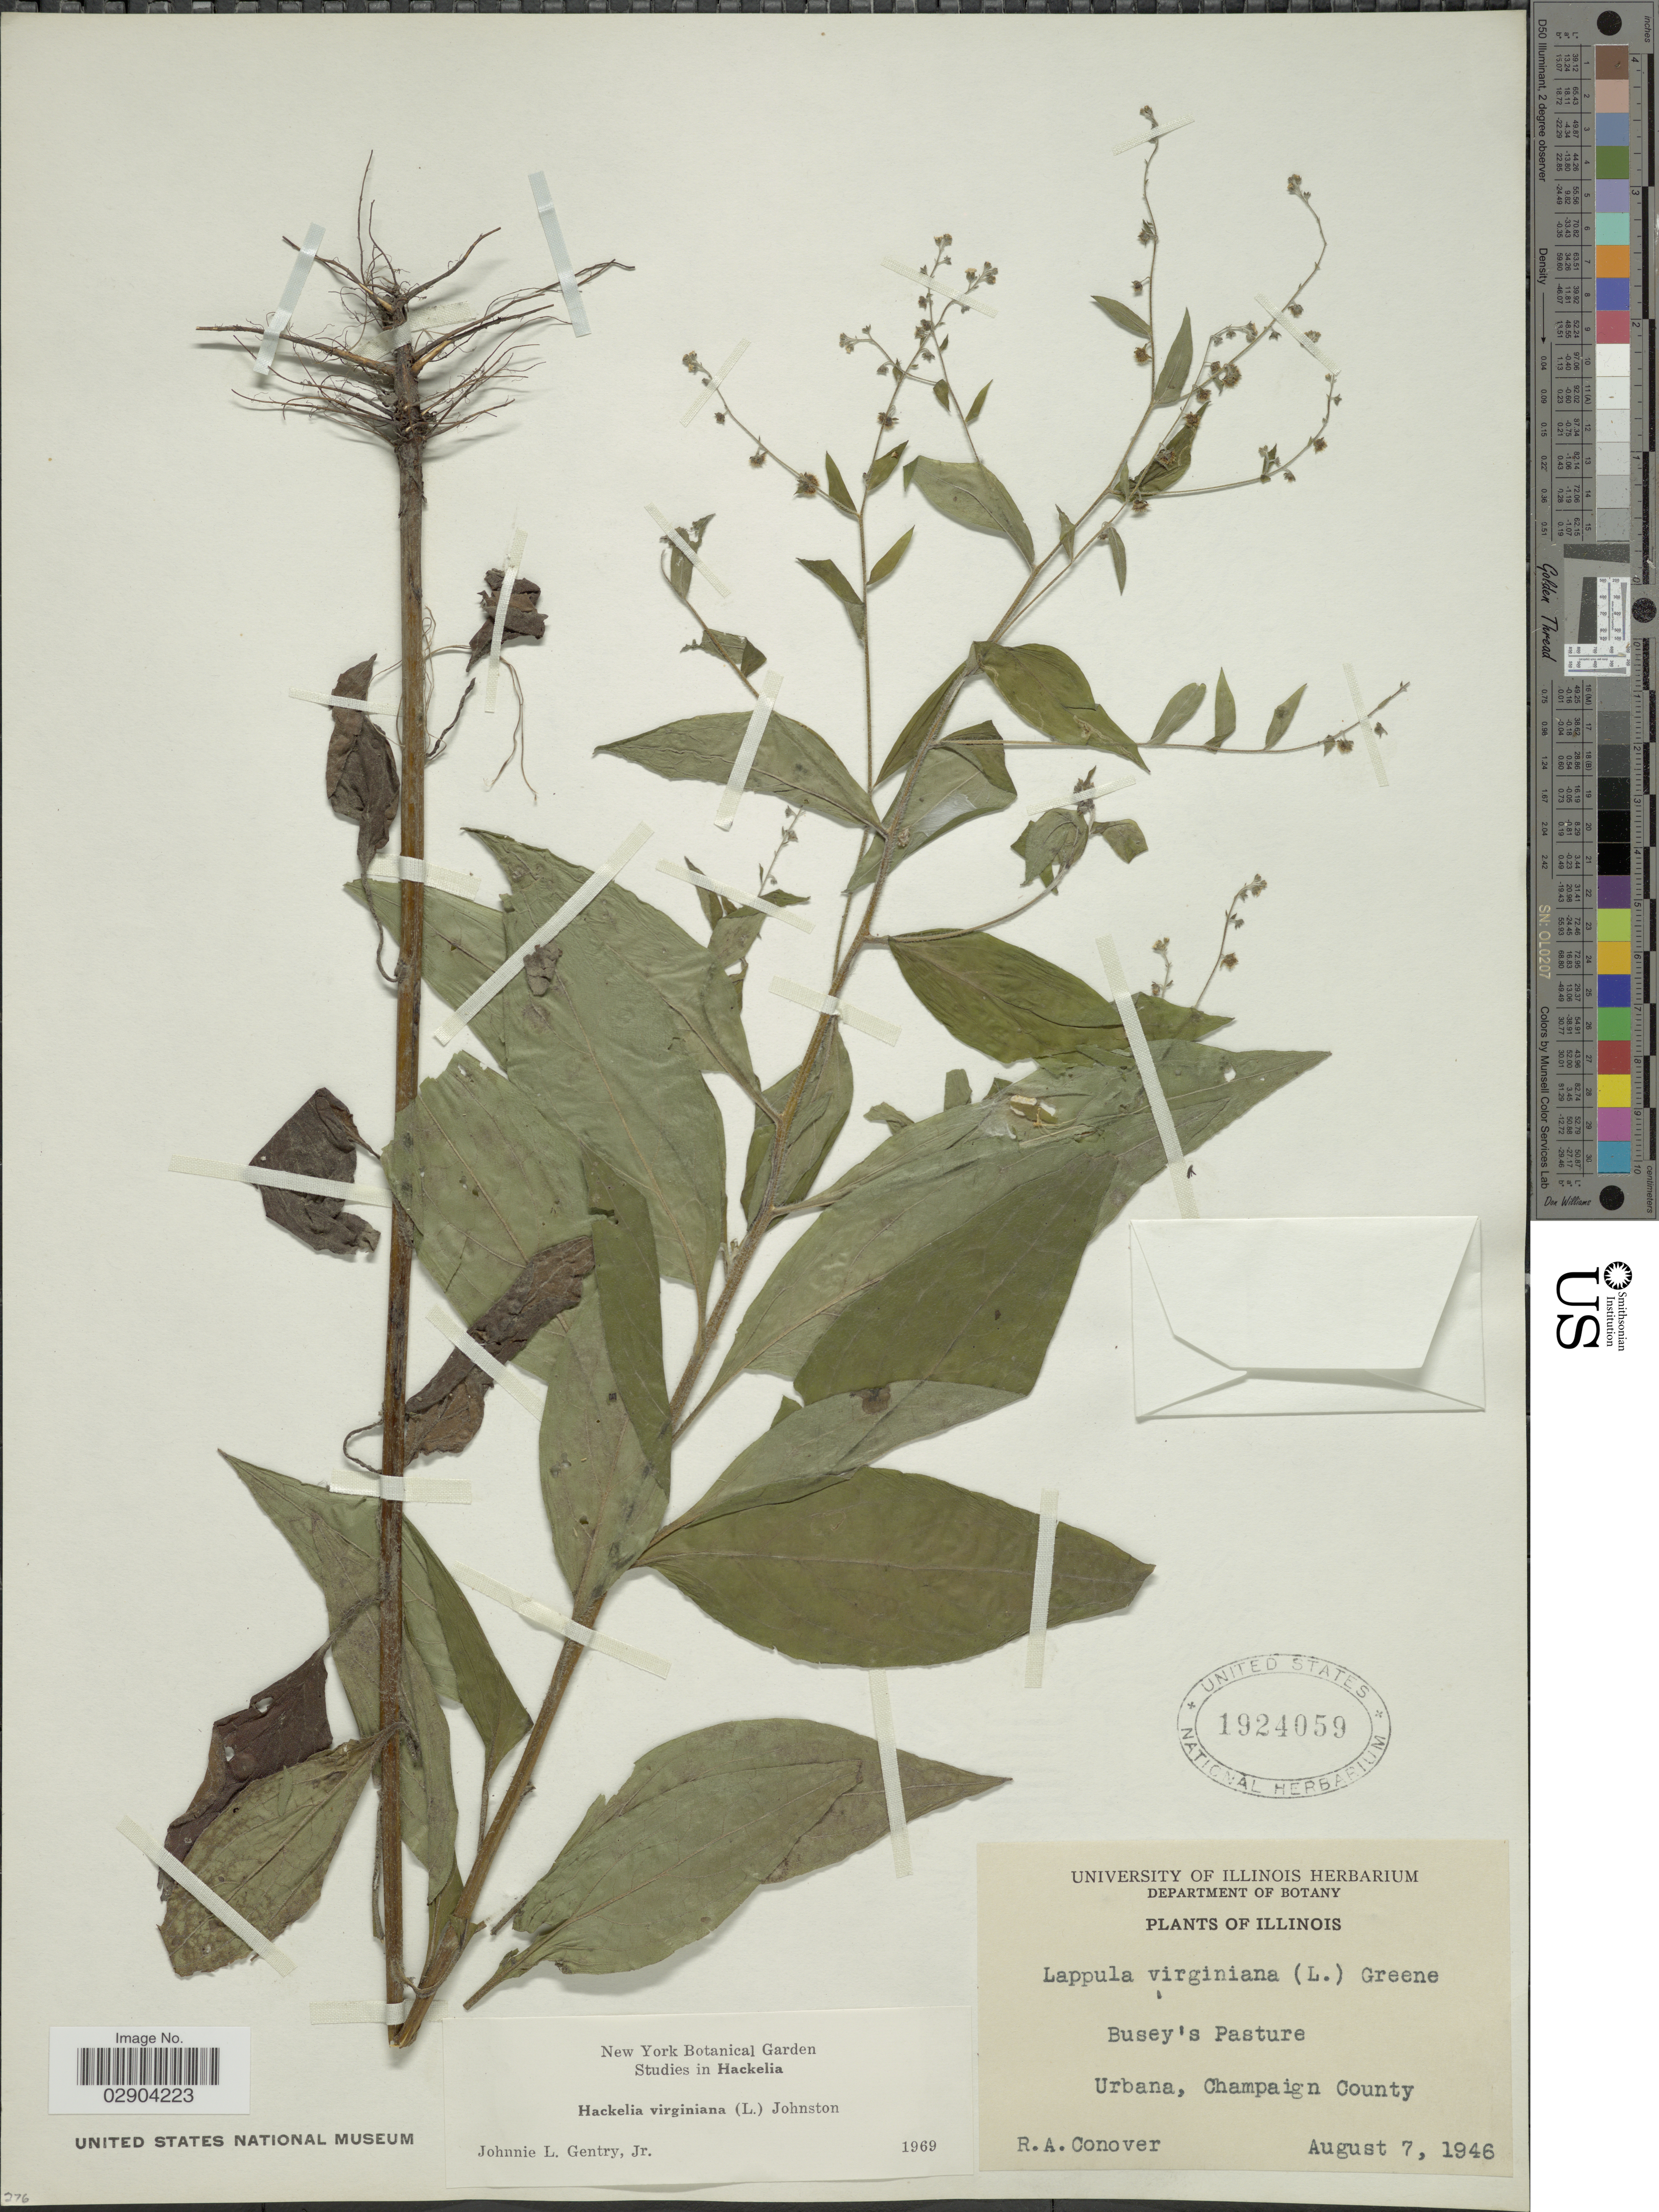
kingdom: Plantae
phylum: Tracheophyta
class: Magnoliopsida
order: Boraginales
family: Boraginaceae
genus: Hackelia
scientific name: Hackelia virginiana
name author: (L.) I.M. Johnst.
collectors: R. A. Conover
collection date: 1946-08-07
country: United States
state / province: Illinois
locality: Busey's Pasture. Urbana, Champaign County.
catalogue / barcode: US 1924059